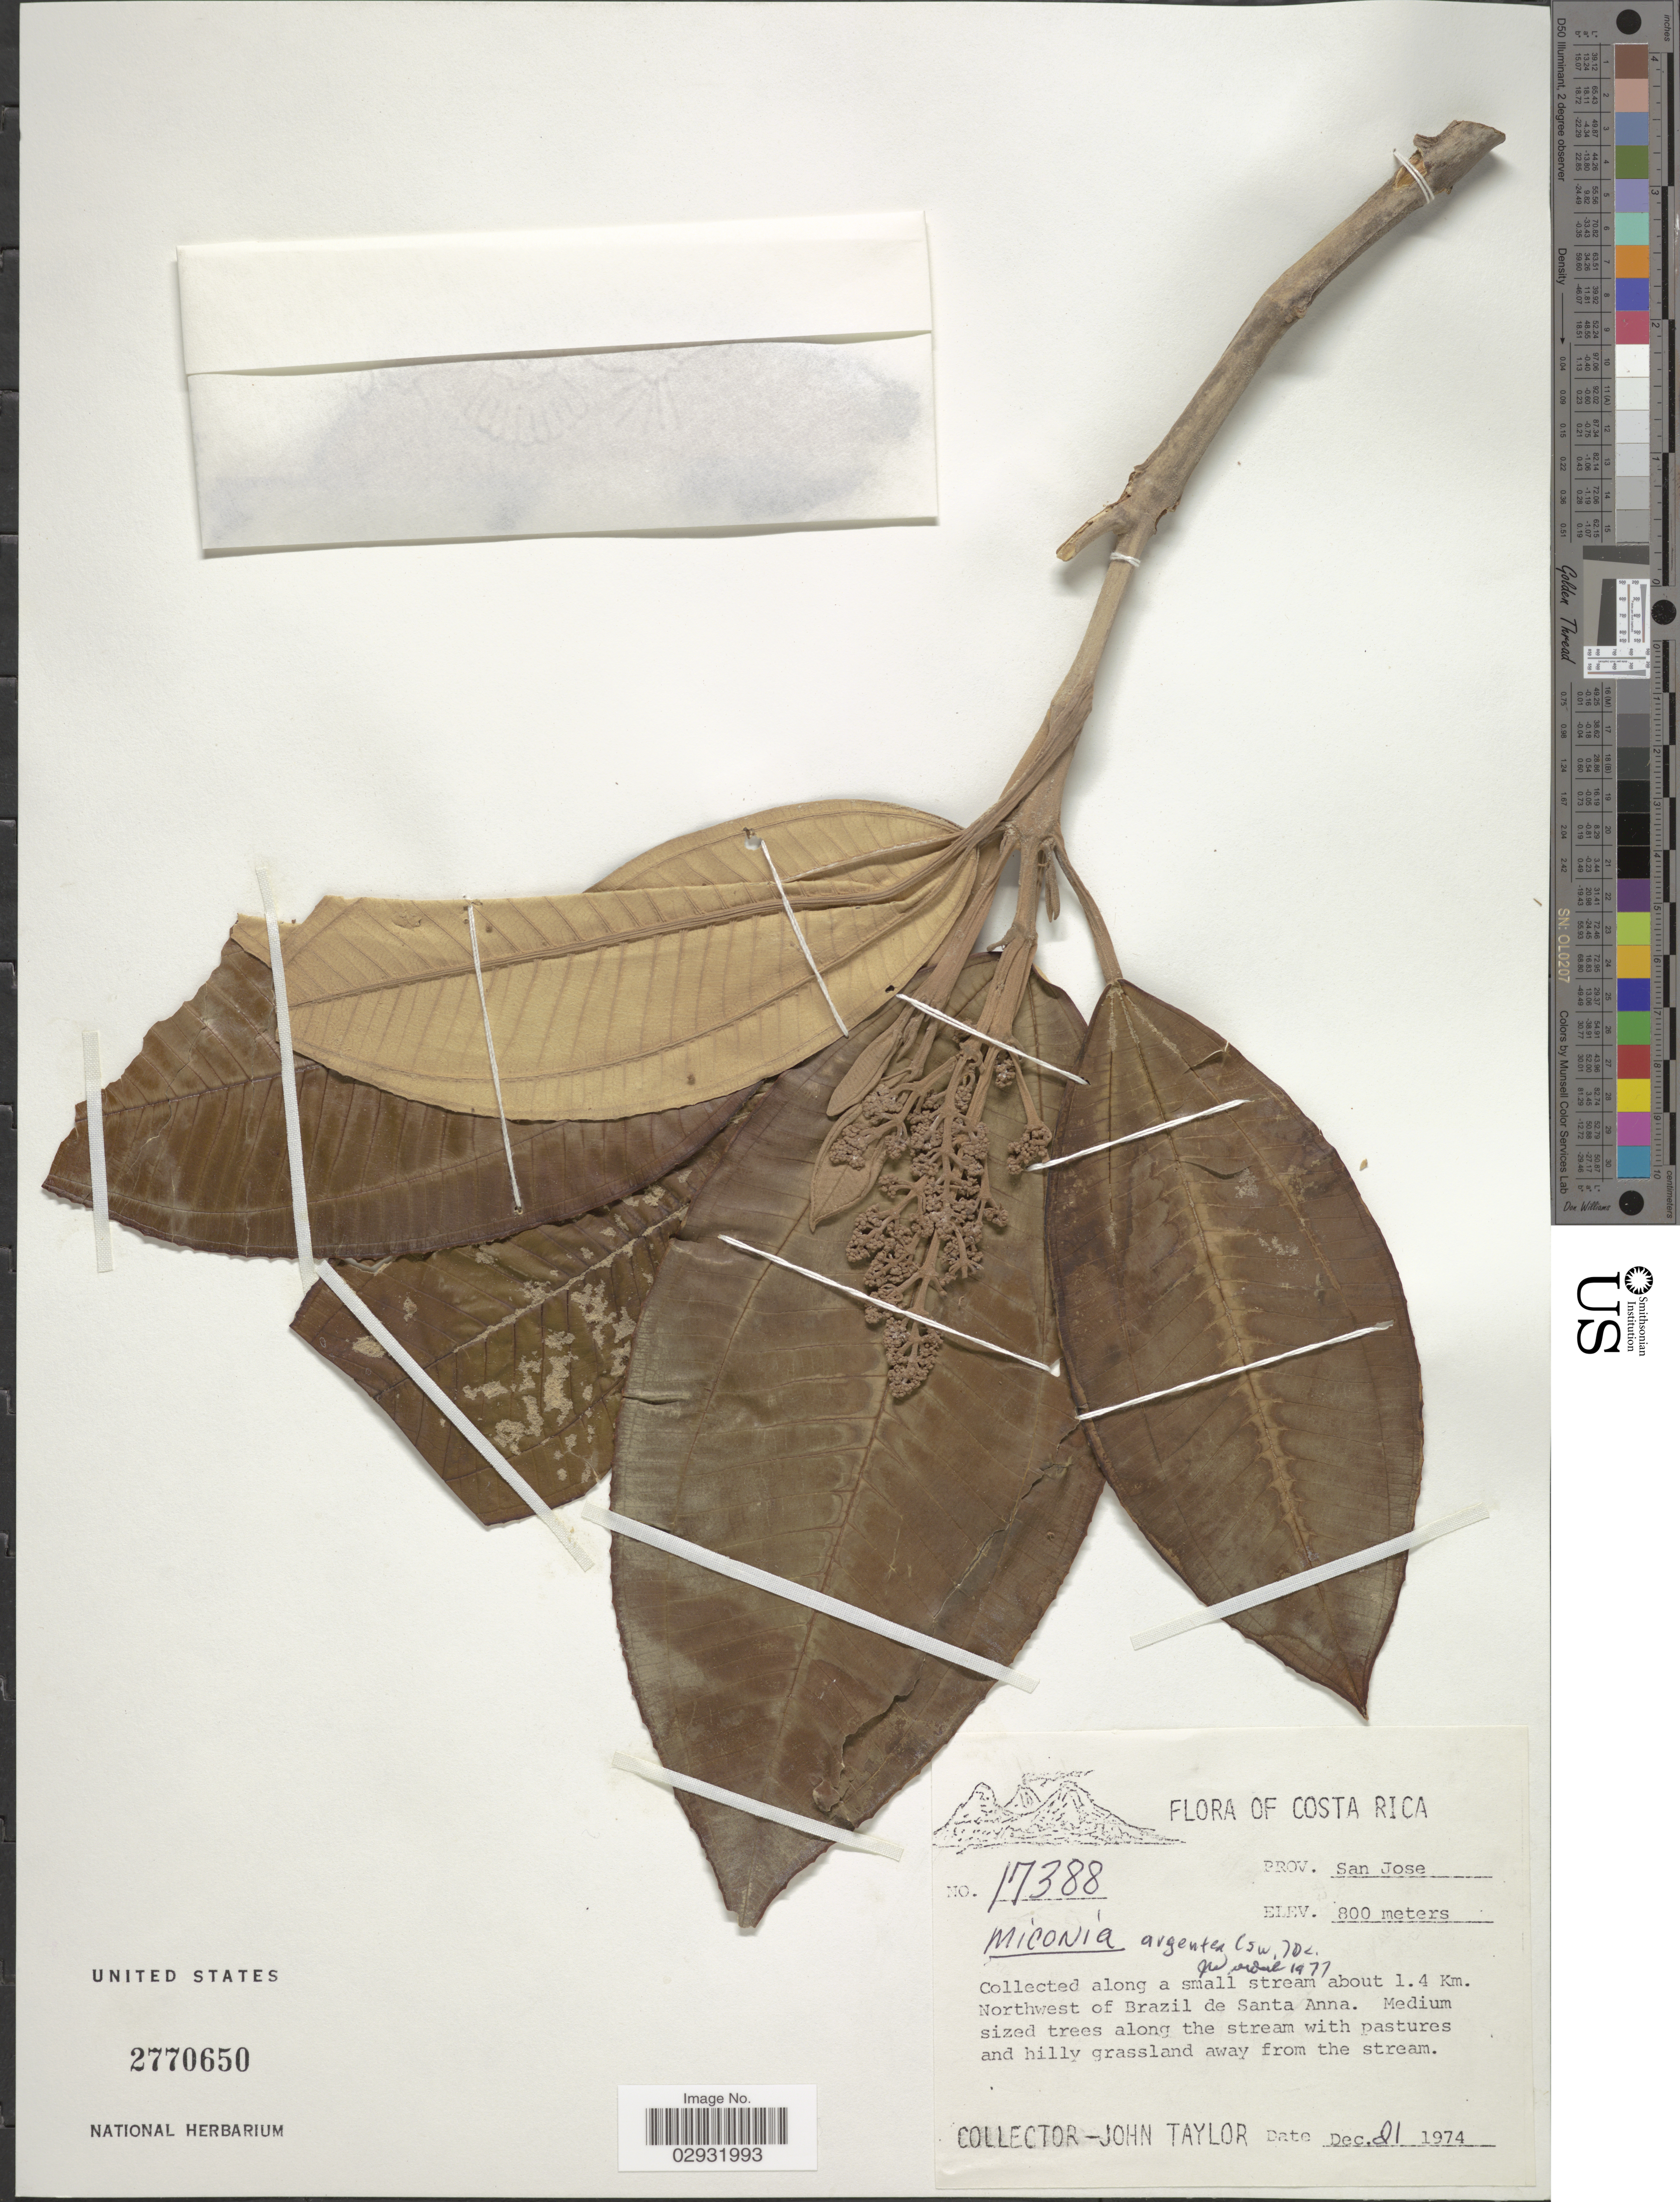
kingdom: Plantae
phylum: Tracheophyta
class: Magnoliopsida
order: Myrtales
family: Melastomataceae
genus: Miconia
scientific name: Miconia argentea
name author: (Sw.) DC.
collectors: J. Taylor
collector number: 17388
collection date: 1974-12-21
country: Costa Rica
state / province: San José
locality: Collected along a small stream about 1.4 Km. Northwest of Brazil de Santa Anna.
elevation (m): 800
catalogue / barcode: US 2770650